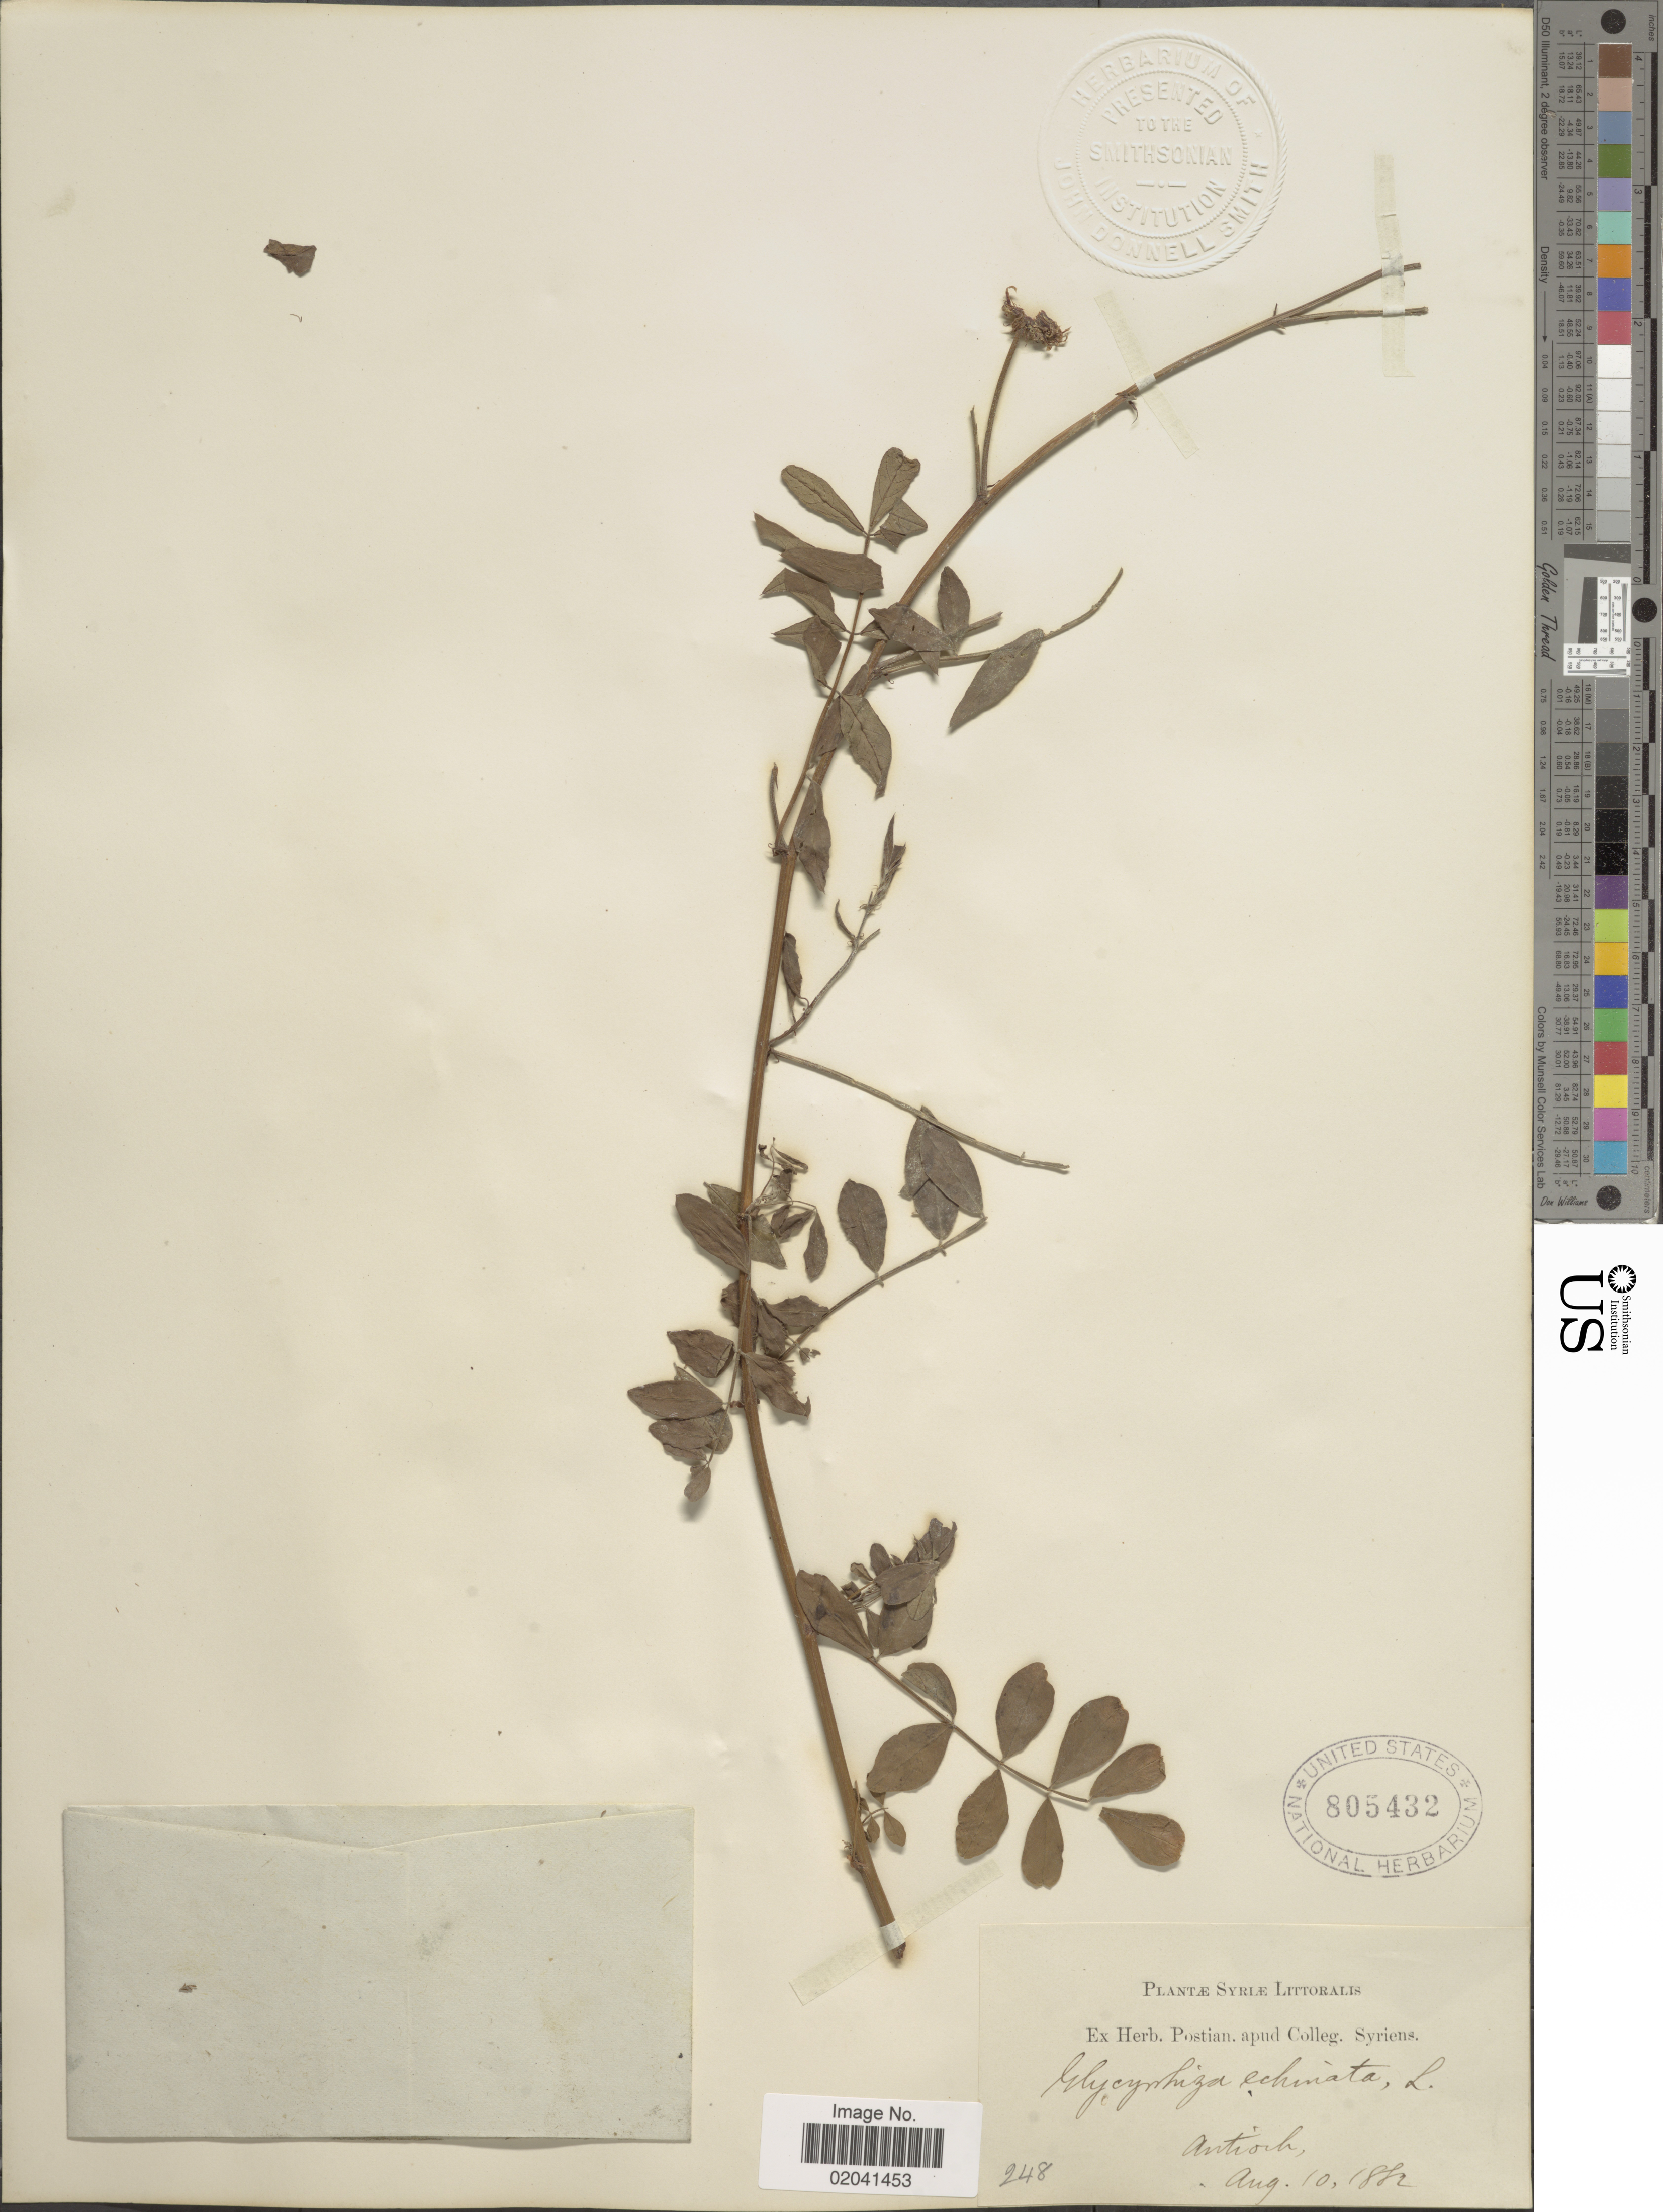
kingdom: Plantae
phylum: Tracheophyta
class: Magnoliopsida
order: Fabales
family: Fabaceae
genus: Glycyrrhiza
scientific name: Glycyrrhiza echinata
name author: L.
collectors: ex herb. Postian. apud Colleg. Syriens. Protest. USE "Fannie P. A. Shepard" (10308853) AS PRIMARY COLLECTOR INSTEAD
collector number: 248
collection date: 1882-08-10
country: Syria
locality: Syriae Littoralis. Antioch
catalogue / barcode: US 805432